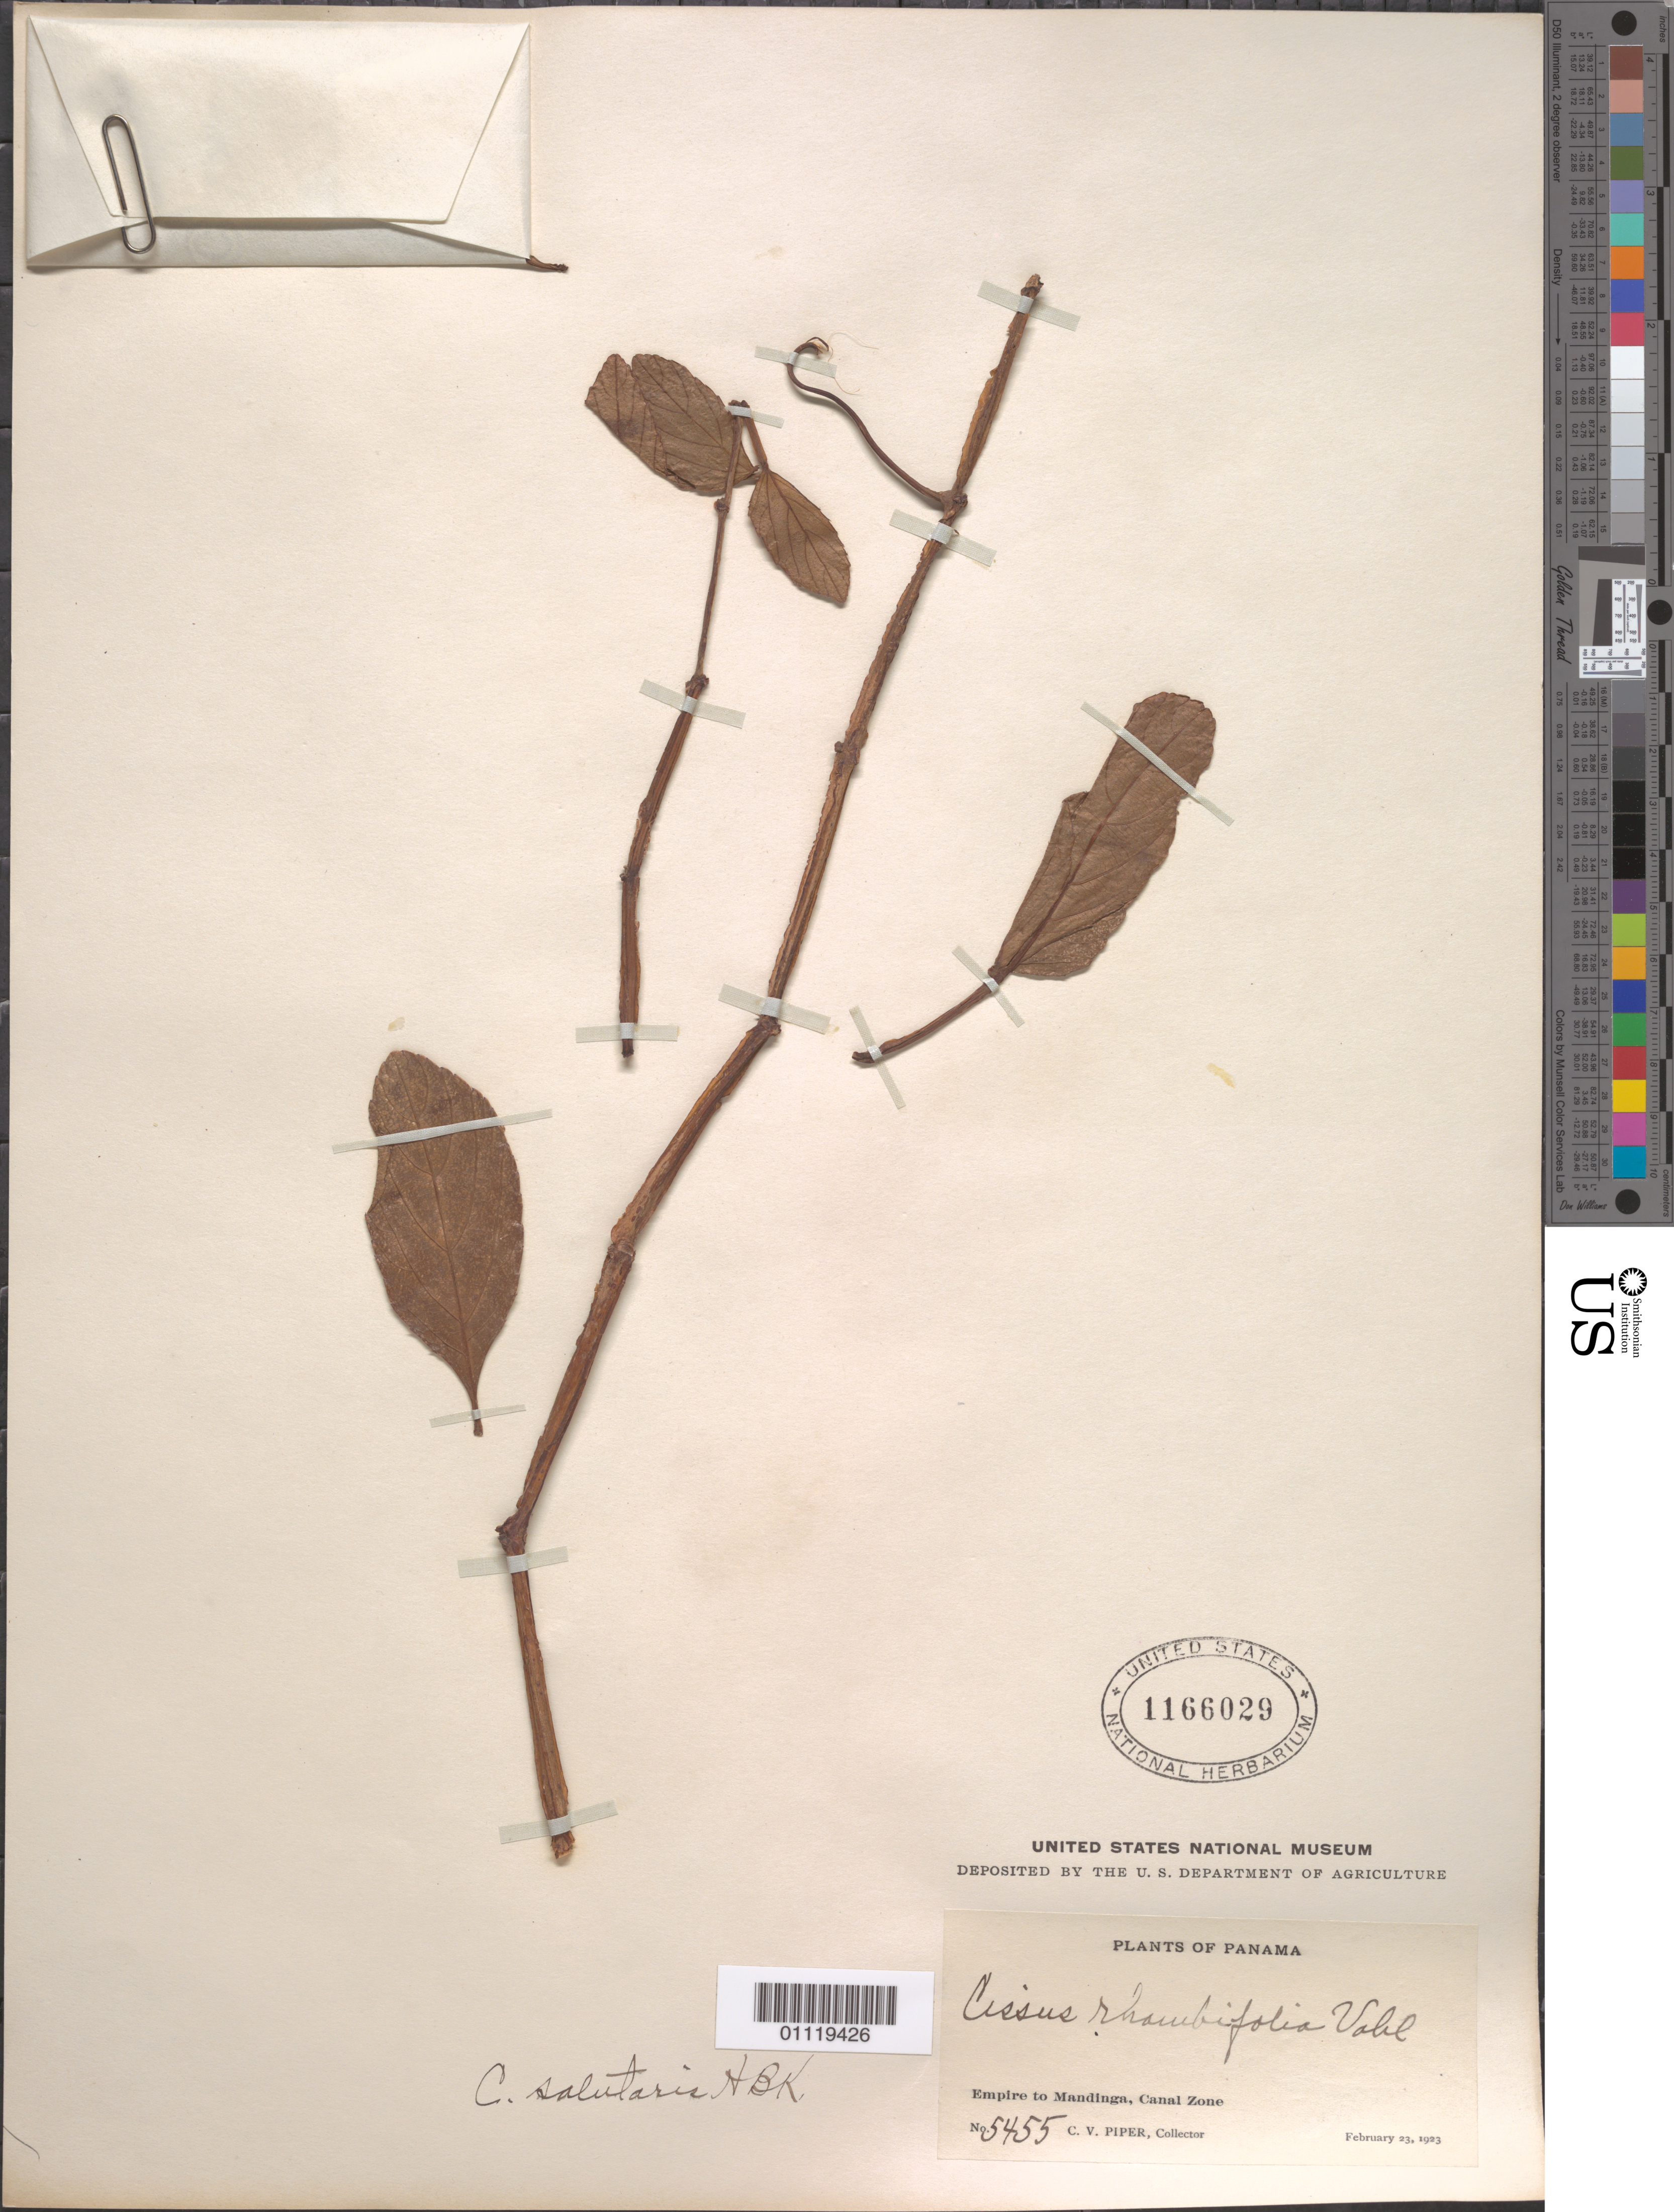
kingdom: Plantae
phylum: Tracheophyta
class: Magnoliopsida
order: Vitales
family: Vitaceae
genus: Cissus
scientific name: Cissus erosa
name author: Rich.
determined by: Wen, Jun, (BOT), Smithsonian Institution - National Museum of Natural History (UNITED STATES)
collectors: C. V. Piper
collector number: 5455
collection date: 1923-02-23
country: Panama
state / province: Panamá Oeste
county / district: Canal Zone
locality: Empire to Mandinga.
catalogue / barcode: US 1166029